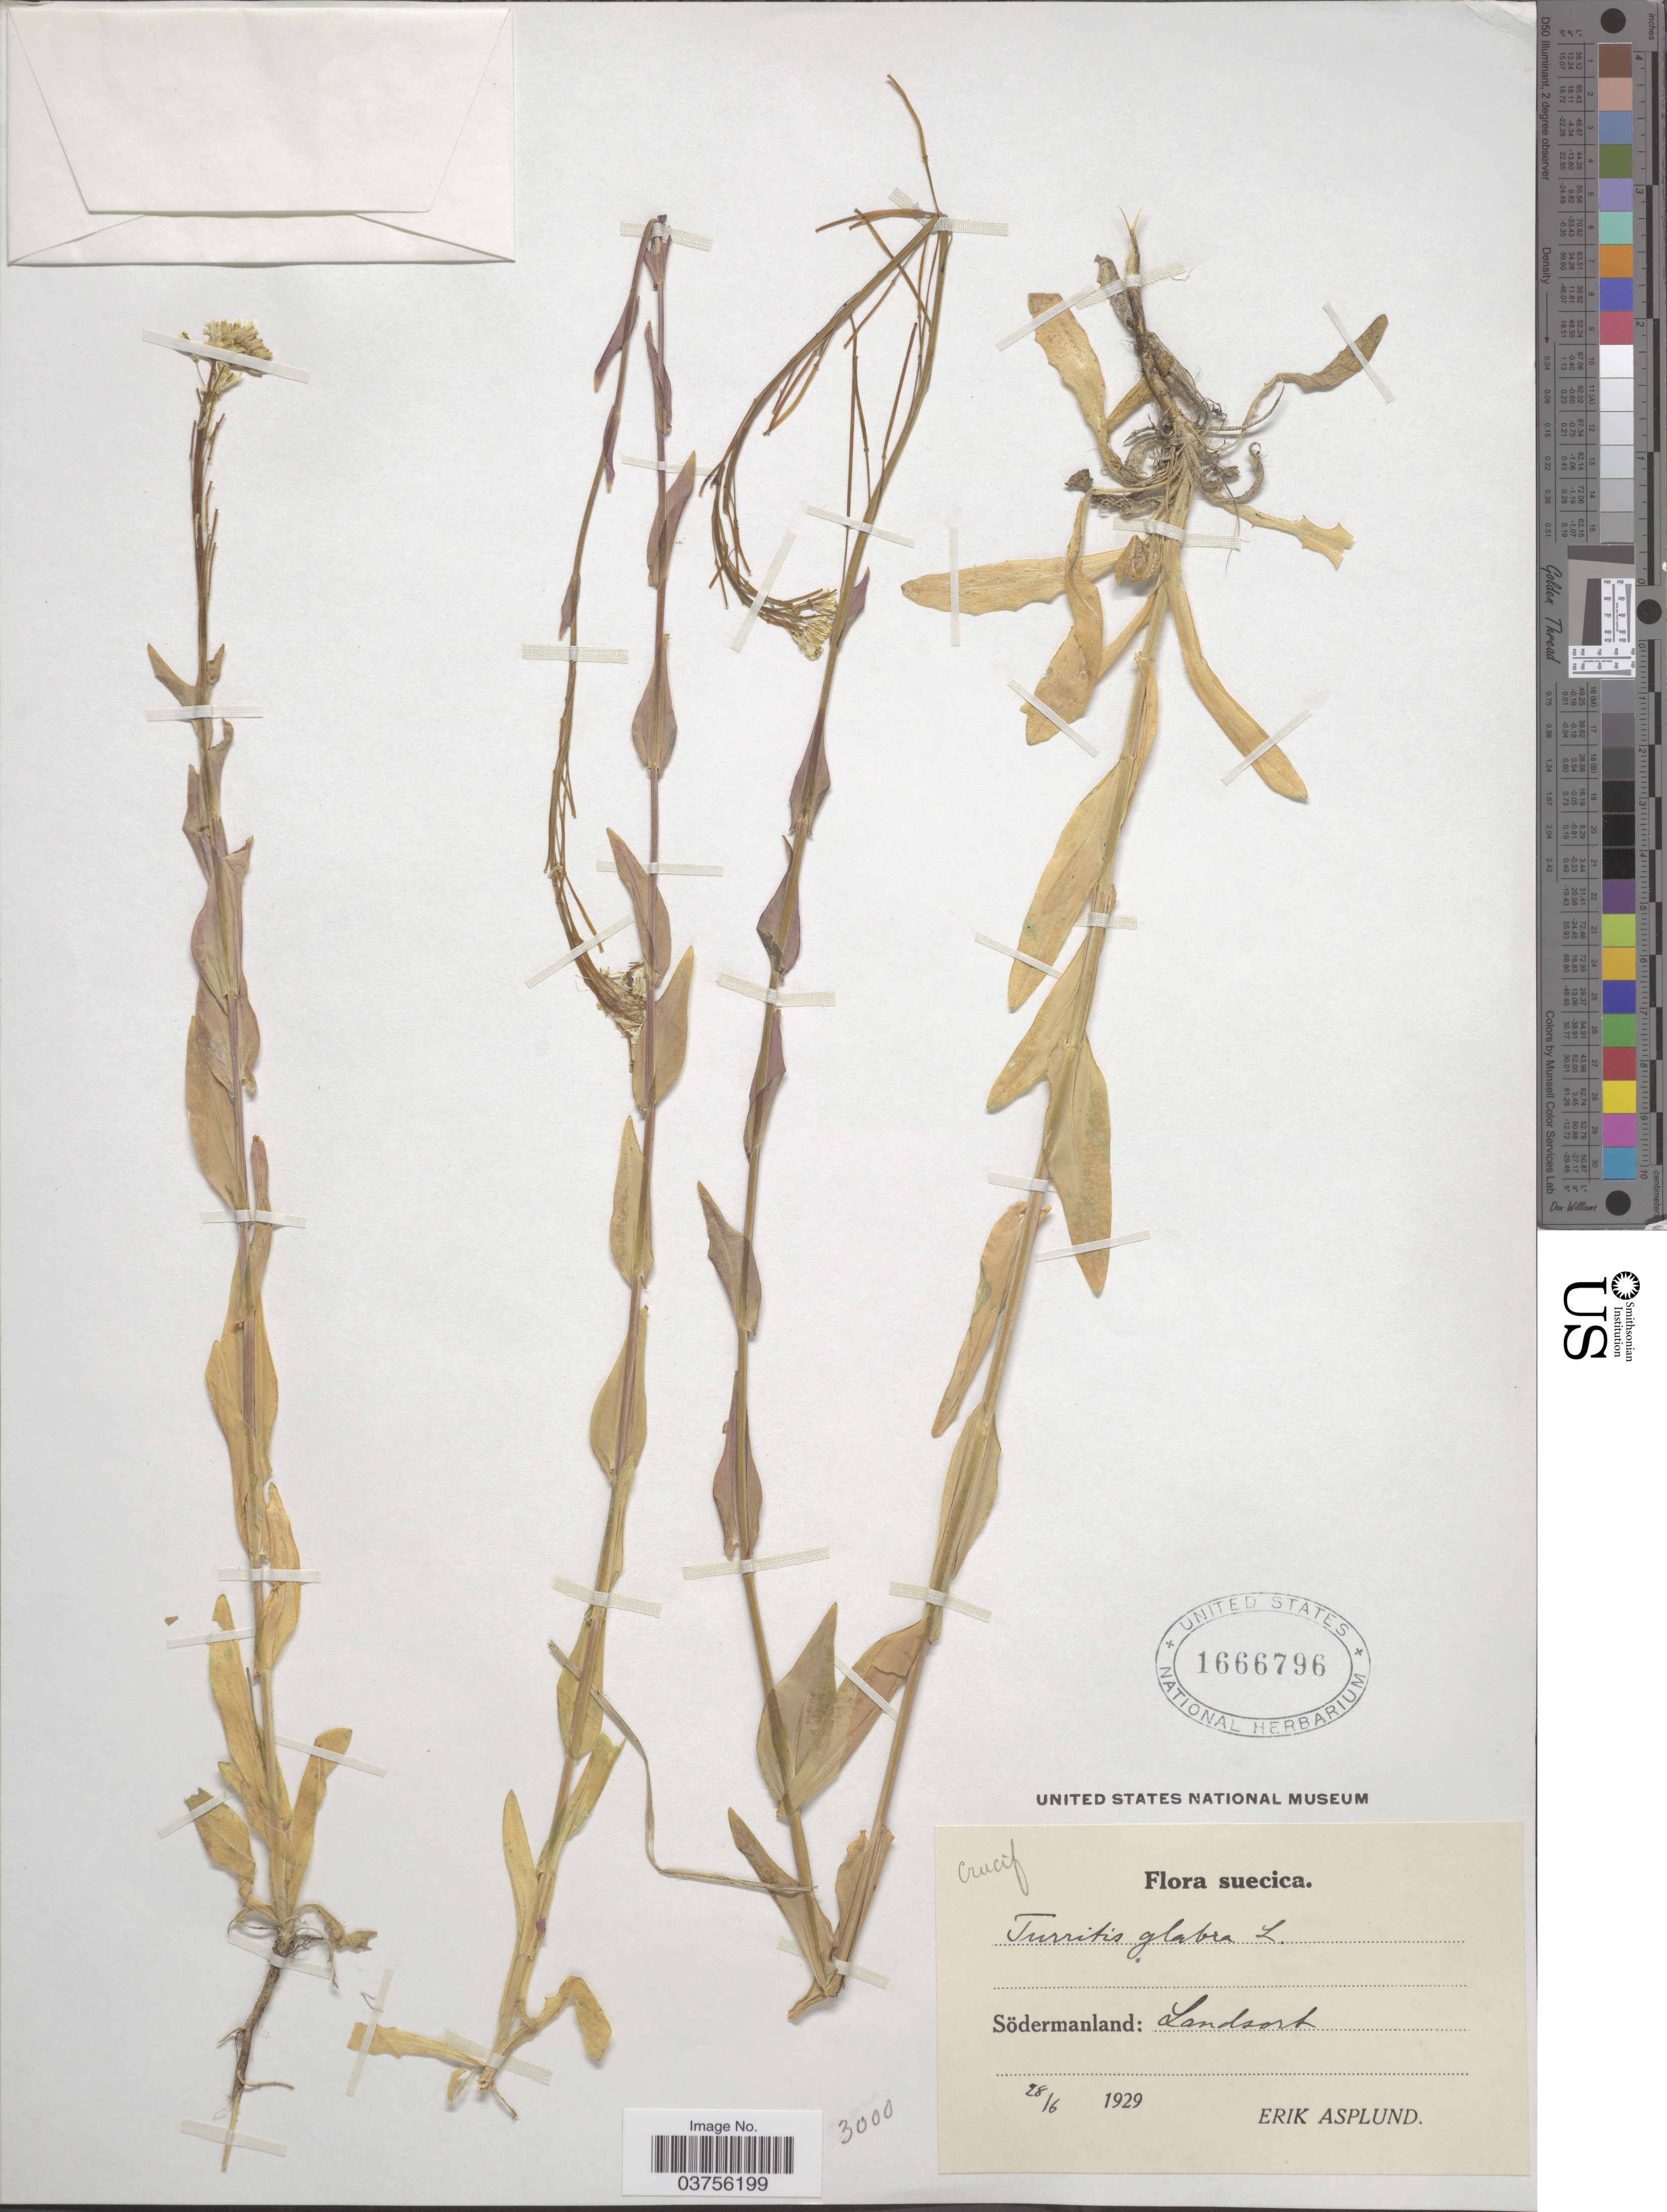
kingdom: Plantae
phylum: Tracheophyta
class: Magnoliopsida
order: Brassicales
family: Brassicaceae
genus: Turritis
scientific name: Turritis glabra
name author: L.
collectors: E. Asplund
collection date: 1929-06-28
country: Sweden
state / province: Sodermanland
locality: Suecica. Landsort.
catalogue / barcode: US 1666796